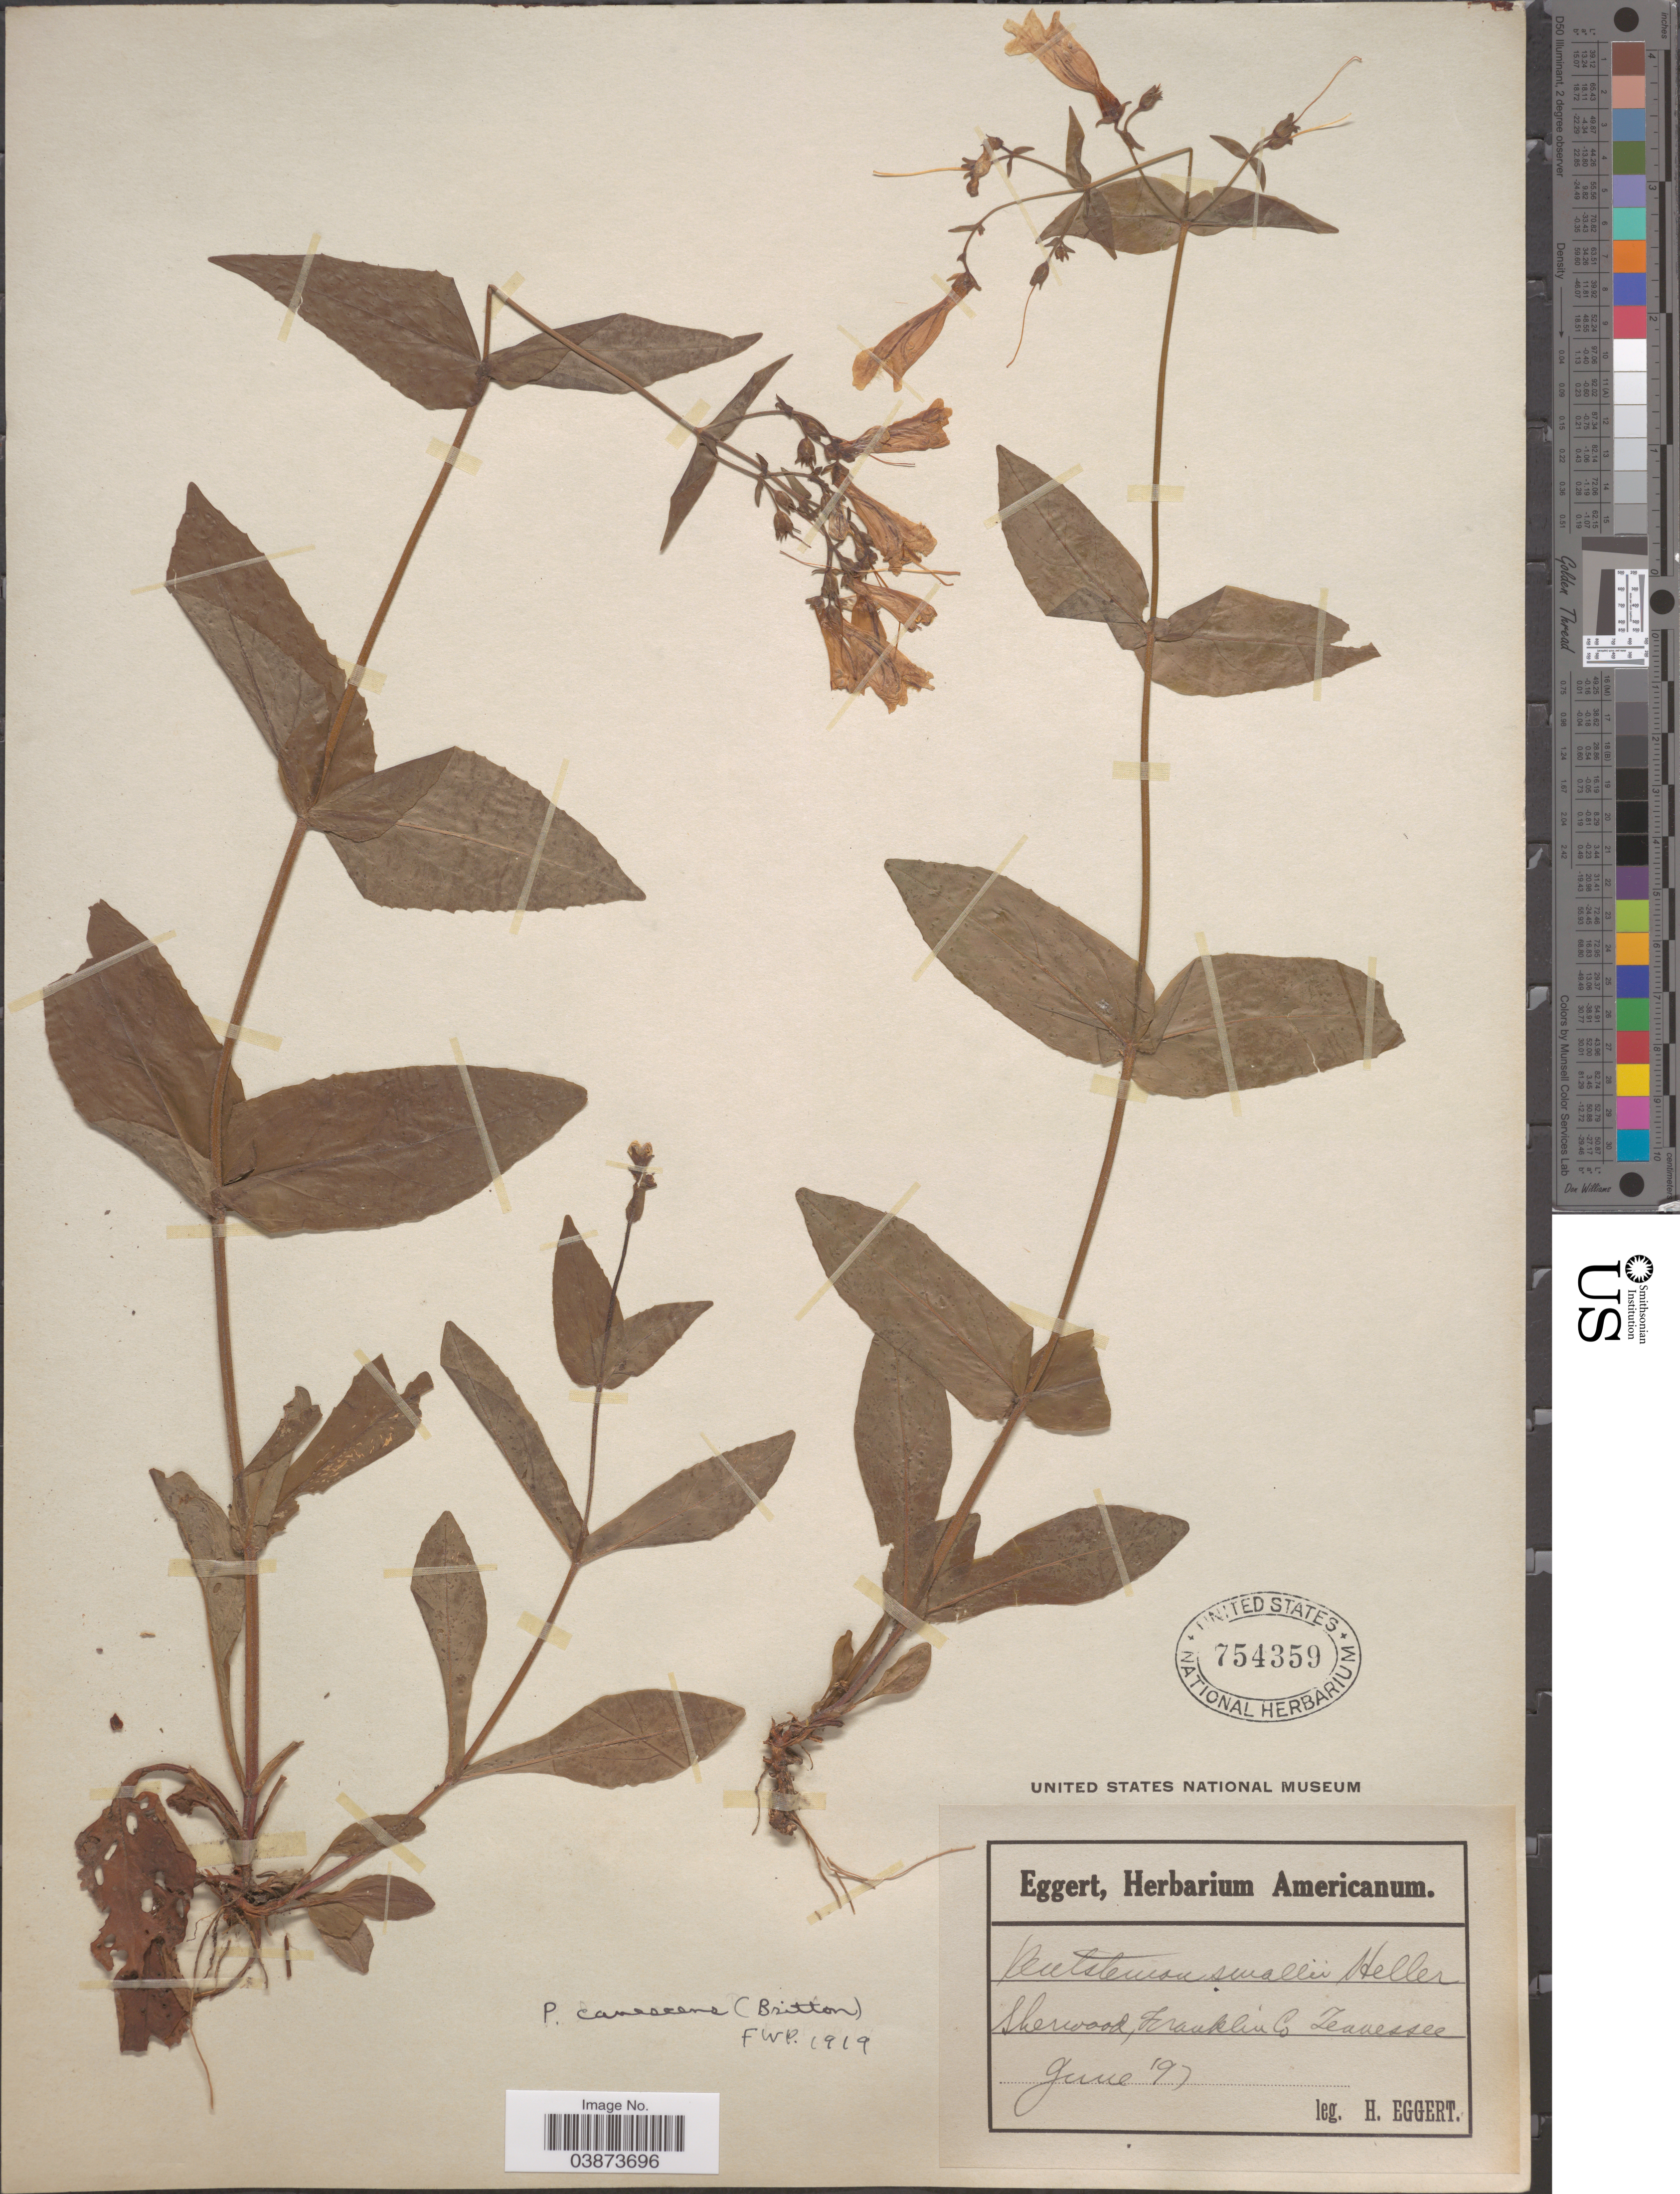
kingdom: Plantae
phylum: Tracheophyta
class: Magnoliopsida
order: Lamiales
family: Plantaginaceae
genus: Penstemon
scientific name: Penstemon canescens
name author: L.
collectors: H. Eggert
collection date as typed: Transcribed d/m/y: /6/97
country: United States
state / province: Tennessee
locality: Sherwood, Franklin Co.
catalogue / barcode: US 754359